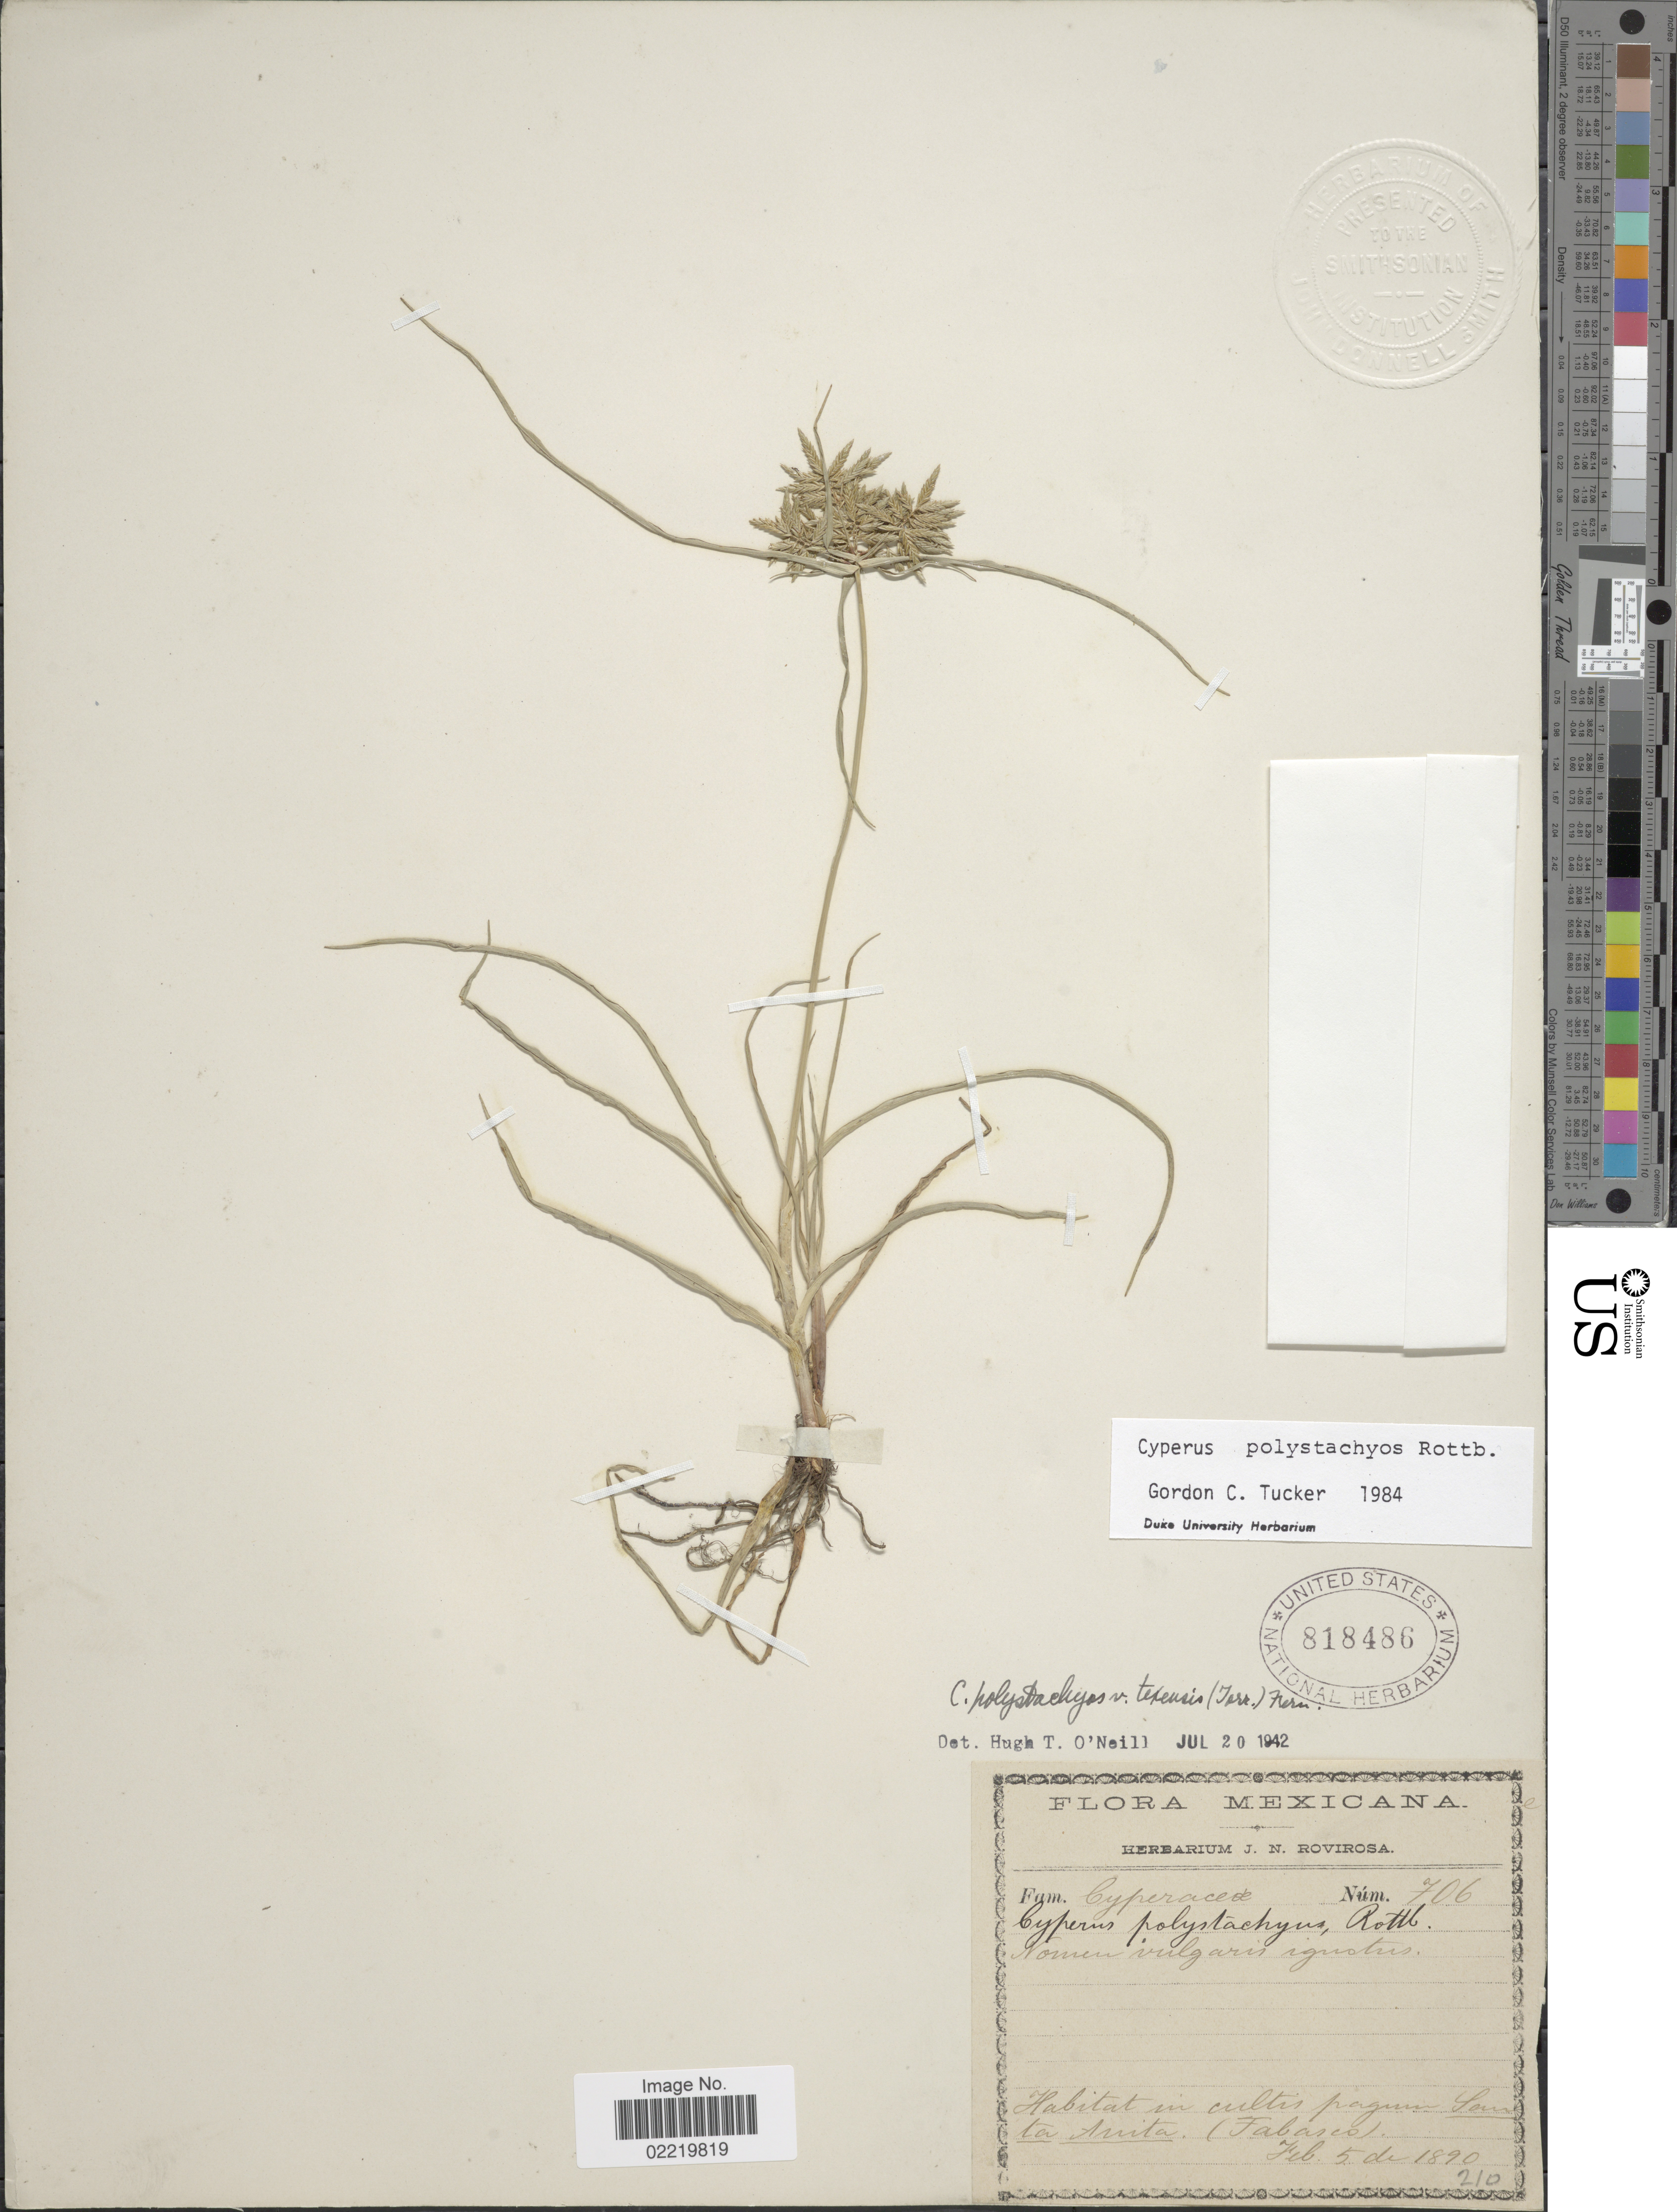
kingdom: Plantae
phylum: Tracheophyta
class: Liliopsida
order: Poales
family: Cyperaceae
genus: Cyperus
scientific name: Cyperus polystachyos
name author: Rottb.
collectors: ex herb. J. N. Rovirosa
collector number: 706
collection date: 1890-02-05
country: Mexico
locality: In cultis paguin Santa Anita (Fabasco)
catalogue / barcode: US 818486